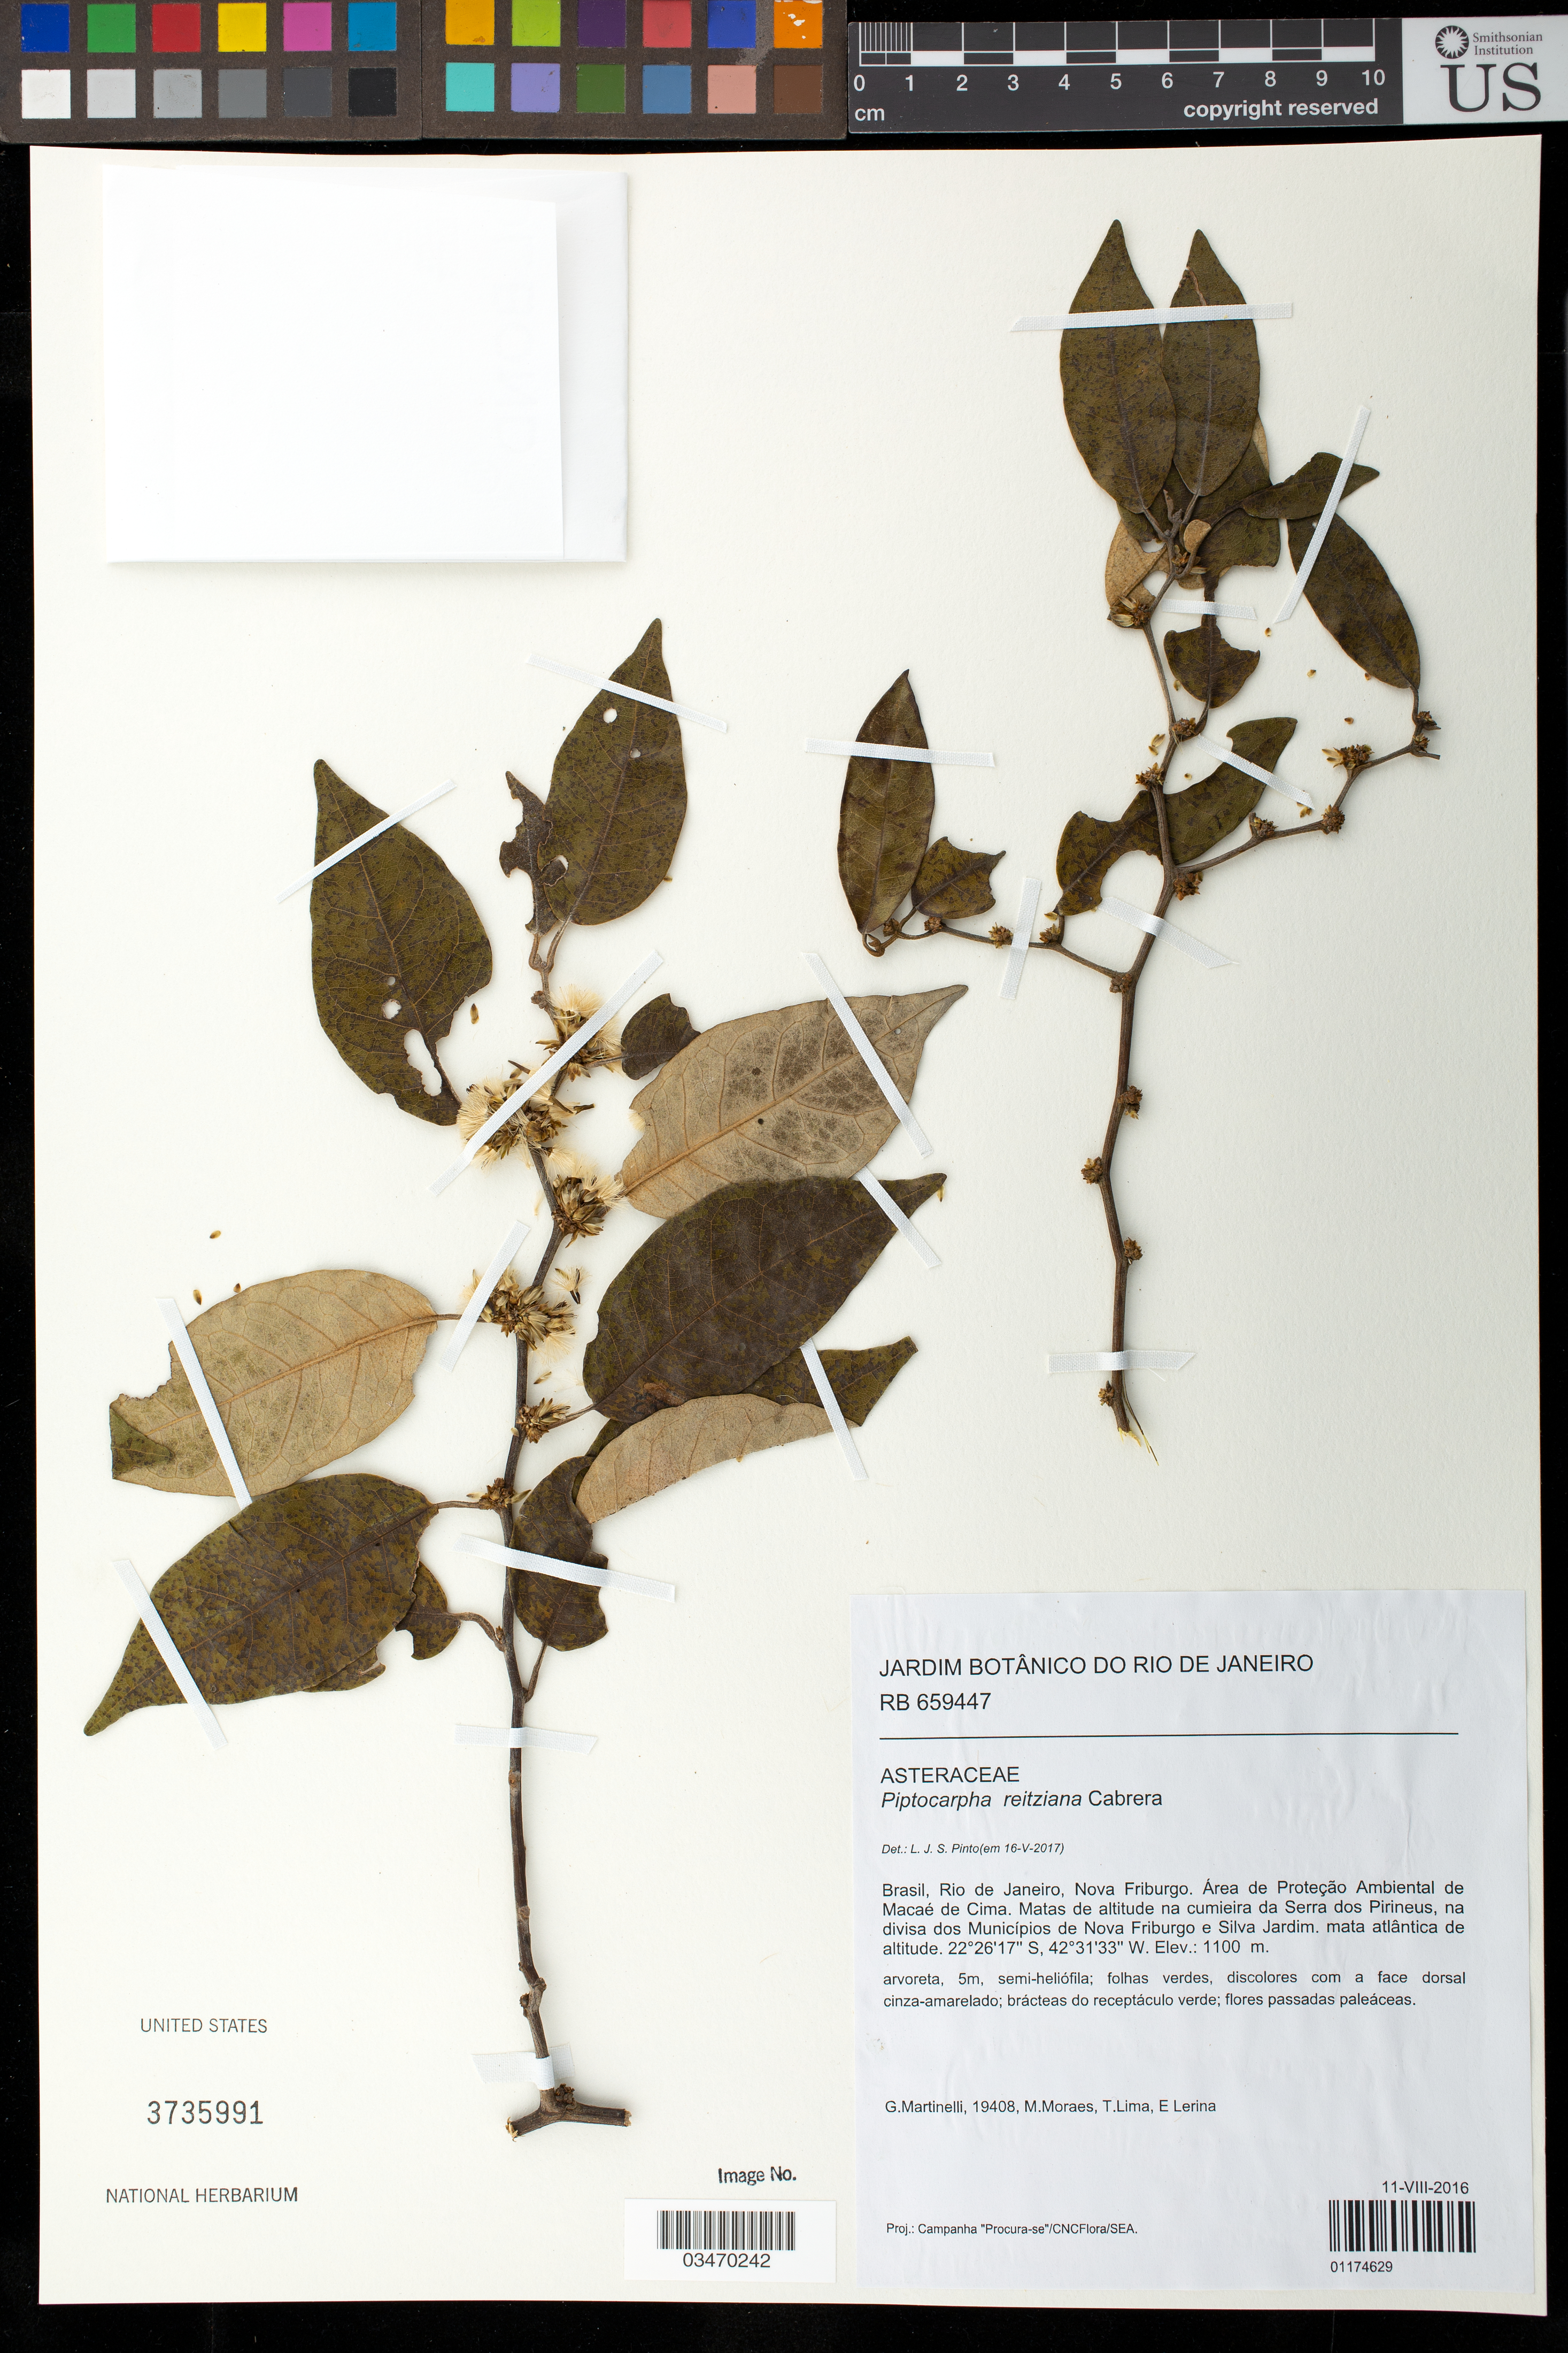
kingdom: Plantae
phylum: Tracheophyta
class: Magnoliopsida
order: Asterales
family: Asteraceae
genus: Piptocarpha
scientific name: Piptocarpha oblonga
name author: (Gardner) Baker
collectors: G. Martinelli, M. Moraes, T. Lima & E. Lerina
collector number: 19408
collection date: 2016-08-11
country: Brazil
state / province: Rio de Janeiro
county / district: Nova Friburgo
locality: Area de Protecao Ambiental de Macae de Cima. Matas de altitude na cumieira da Serra dos Pirineus, na divisa dos Municipios de Nova Friburgo e Silva Jardim. Mata atlantica de altitude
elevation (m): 1100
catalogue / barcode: US 3735991